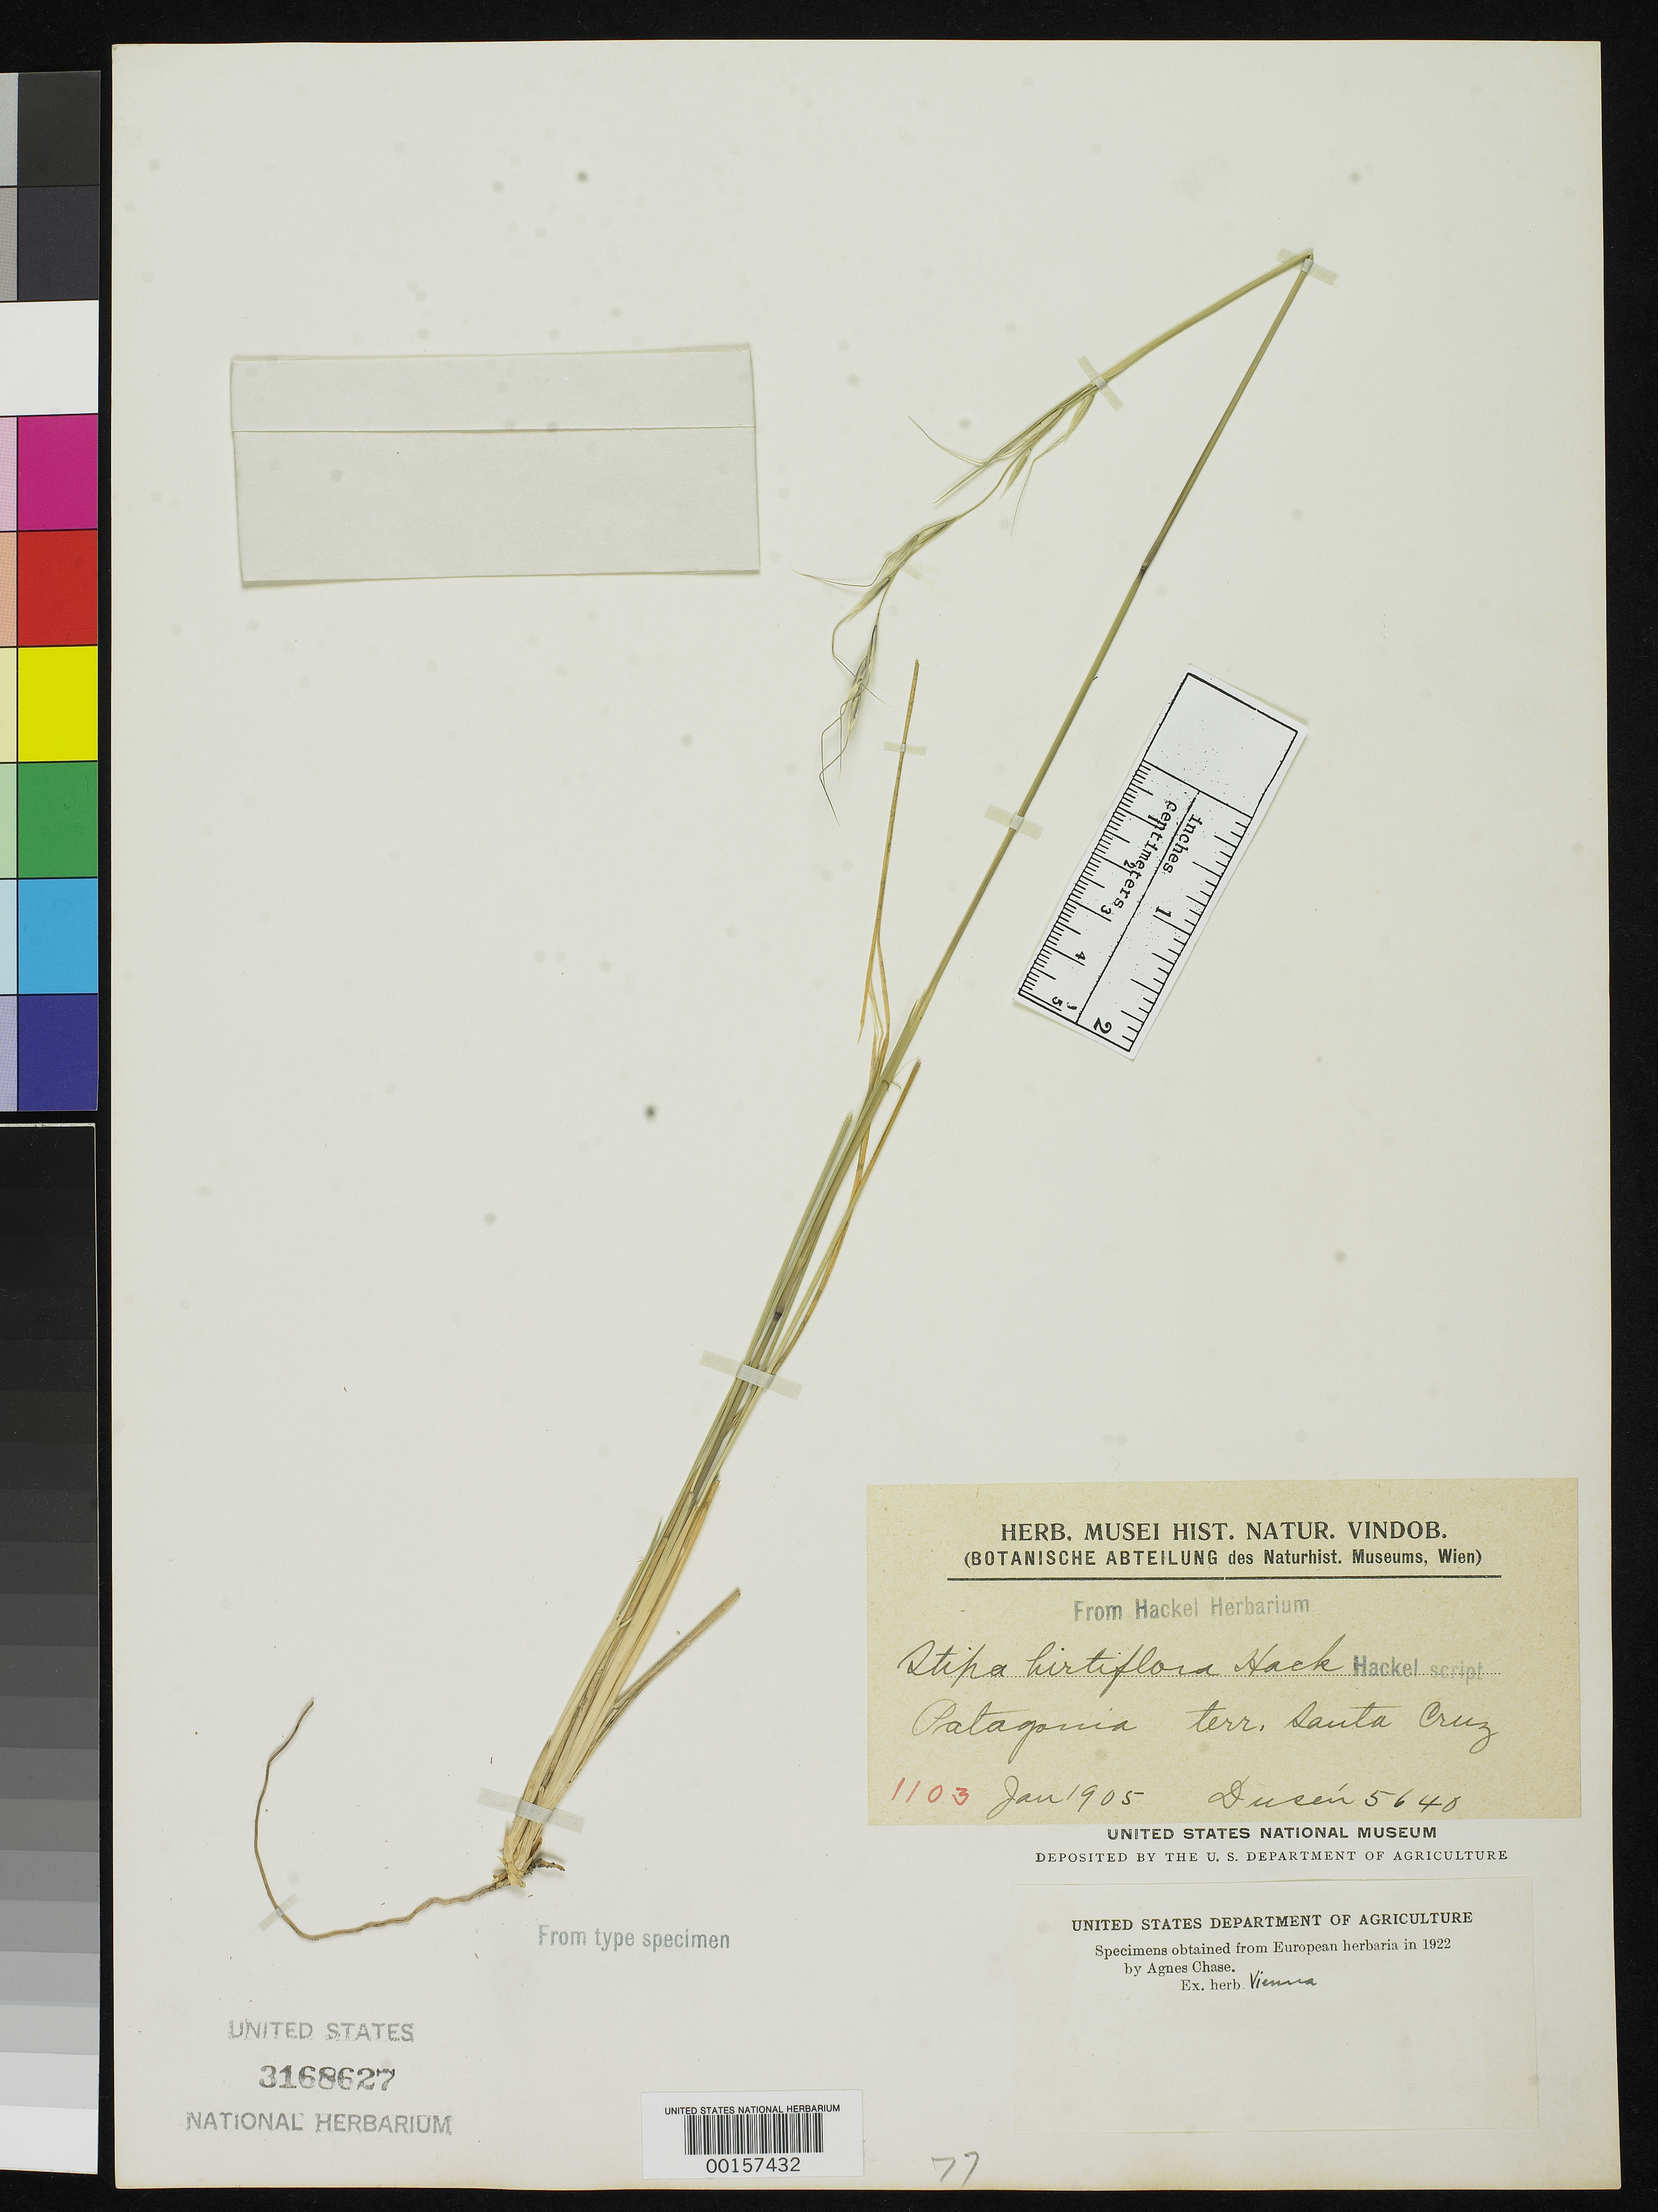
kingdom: Plantae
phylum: Tracheophyta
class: Liliopsida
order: Poales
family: Poaceae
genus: Stipa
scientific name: Stipa hirtiflora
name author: Hack. in Dusén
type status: Type Fragment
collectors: P. Dusén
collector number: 5640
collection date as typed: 1905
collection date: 1905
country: Argentina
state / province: Santa Cruz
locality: Arroyo Pelque.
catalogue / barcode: US 3168627